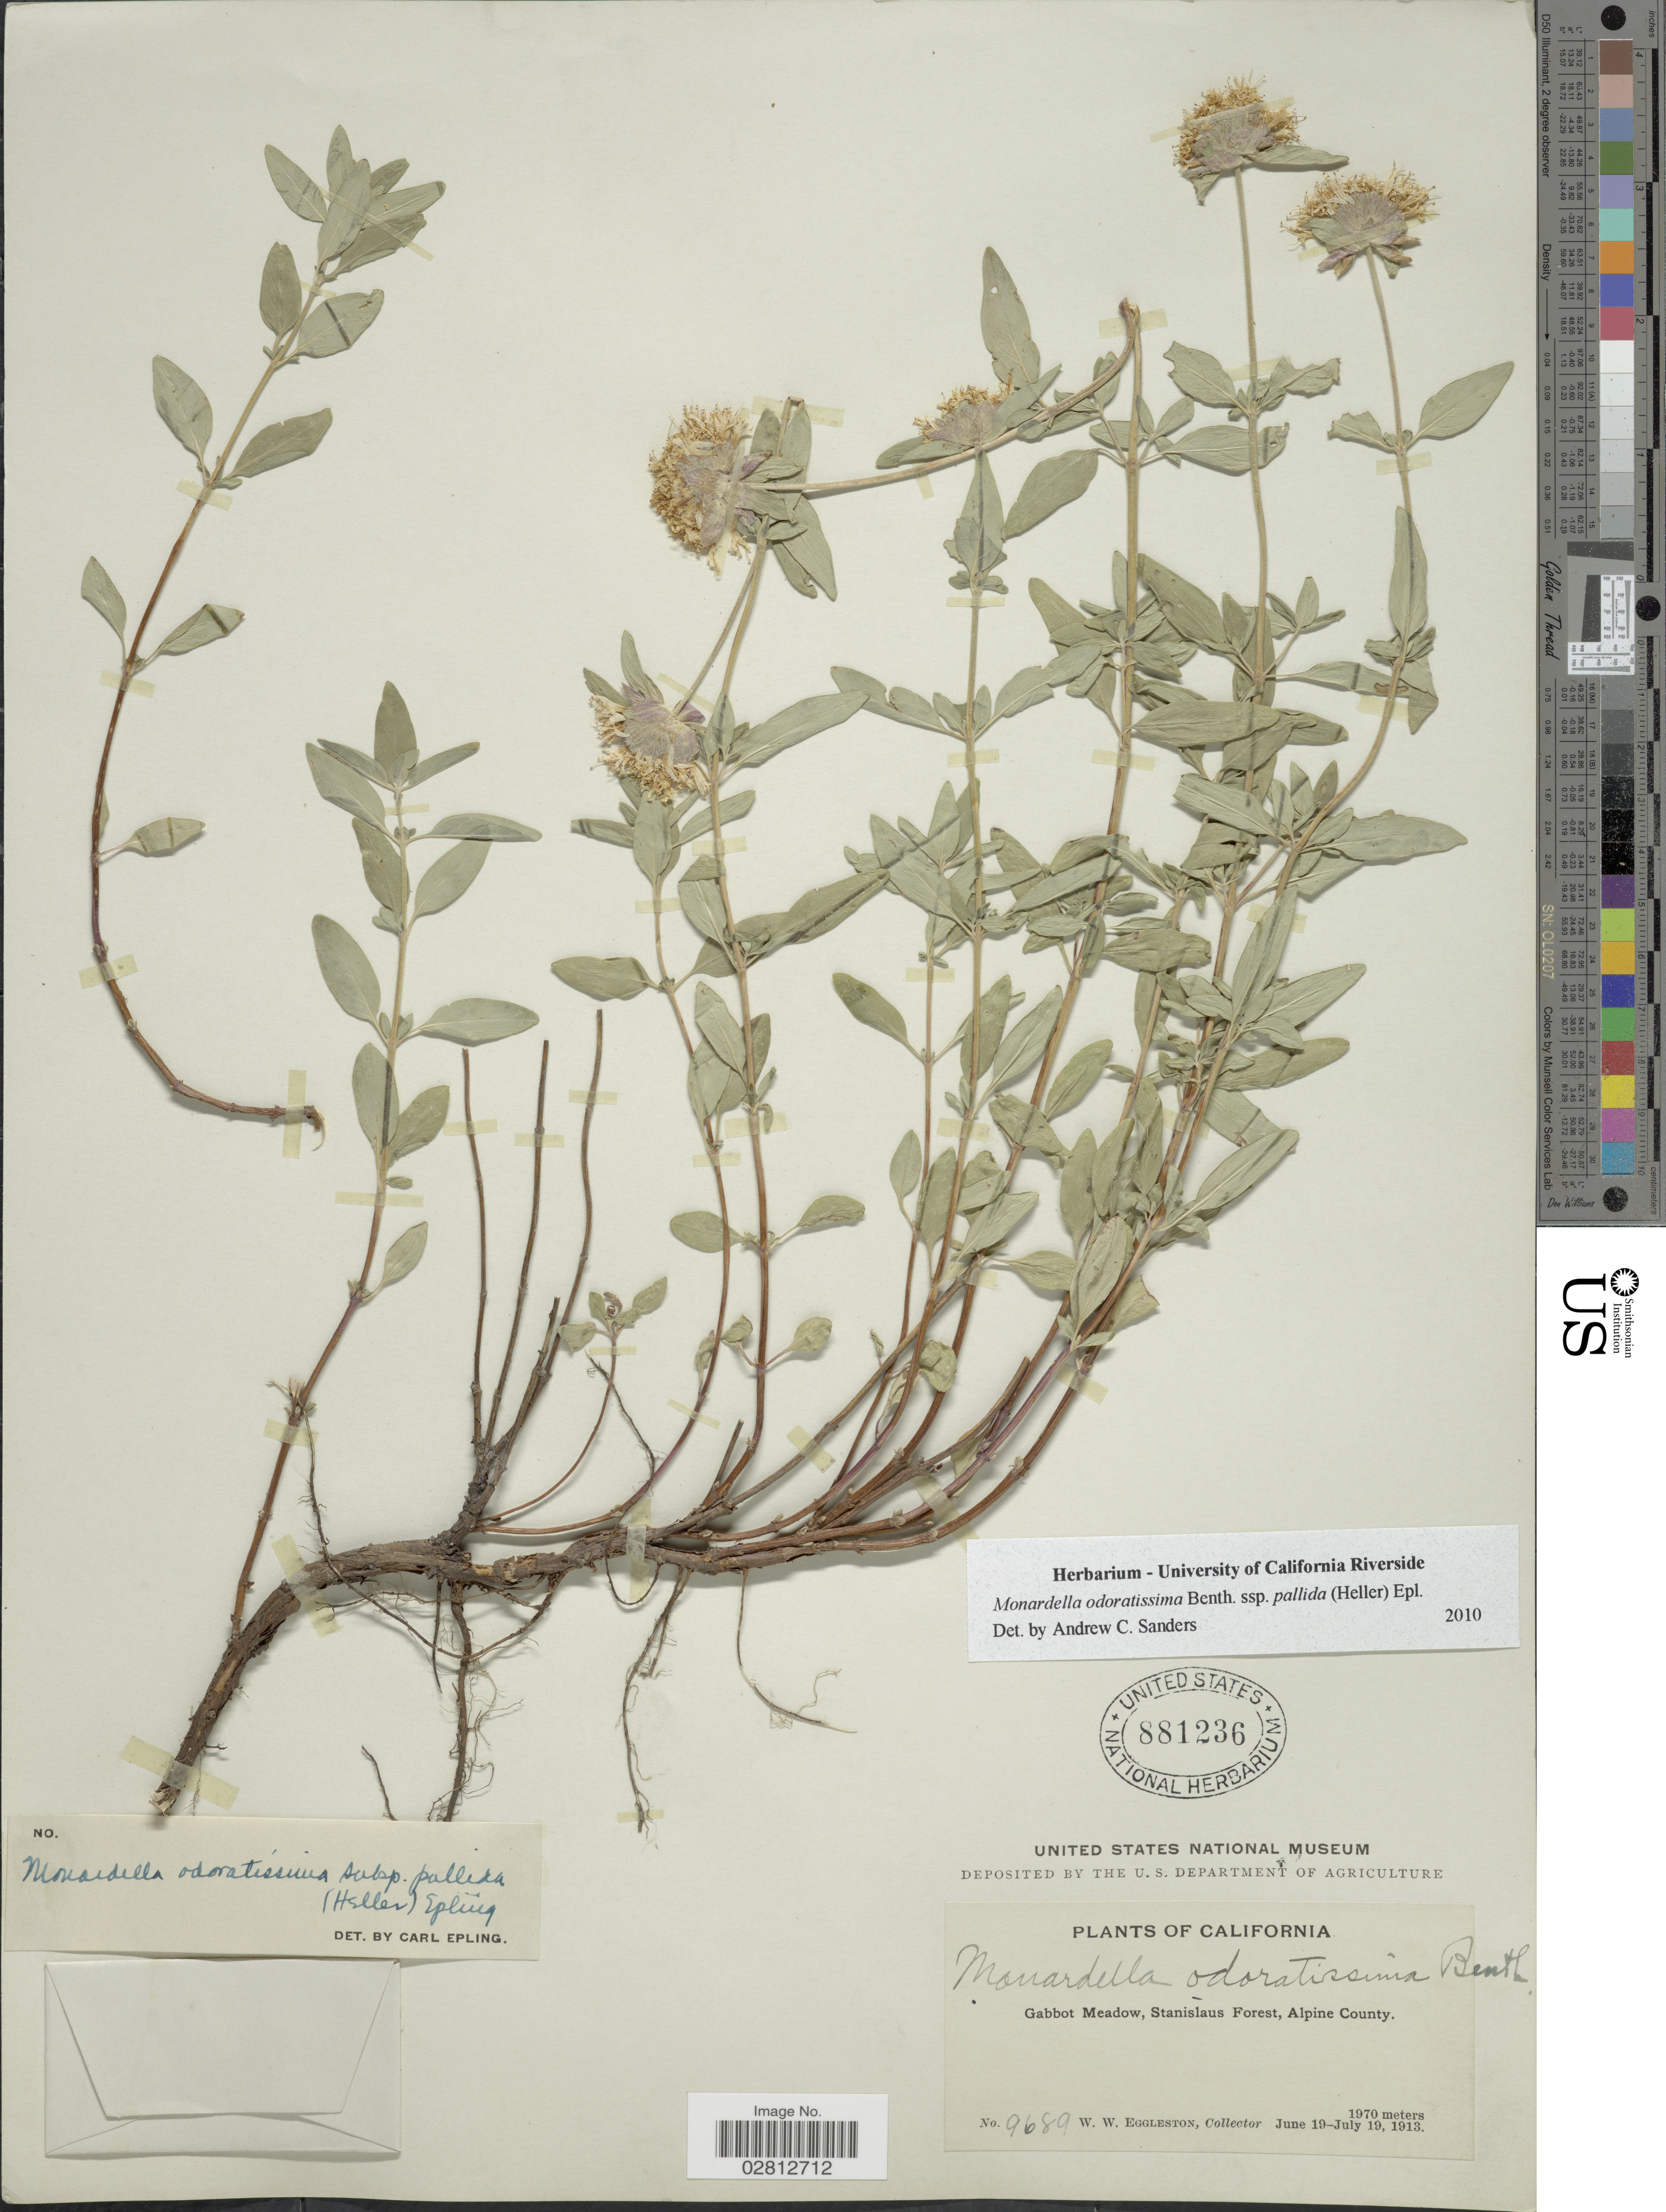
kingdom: Plantae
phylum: Tracheophyta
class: Magnoliopsida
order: Lamiales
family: Lamiaceae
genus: Monardella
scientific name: Monardella odoratissima subsp. pallida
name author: (A. Heller) Epling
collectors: W. W. Eggleston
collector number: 9689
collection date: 1913-06-19/1913-07-19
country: United States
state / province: California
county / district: Alpine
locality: Gabbot Meadow, Stanislaus Forest, Alpine County.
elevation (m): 1970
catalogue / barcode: US 881236